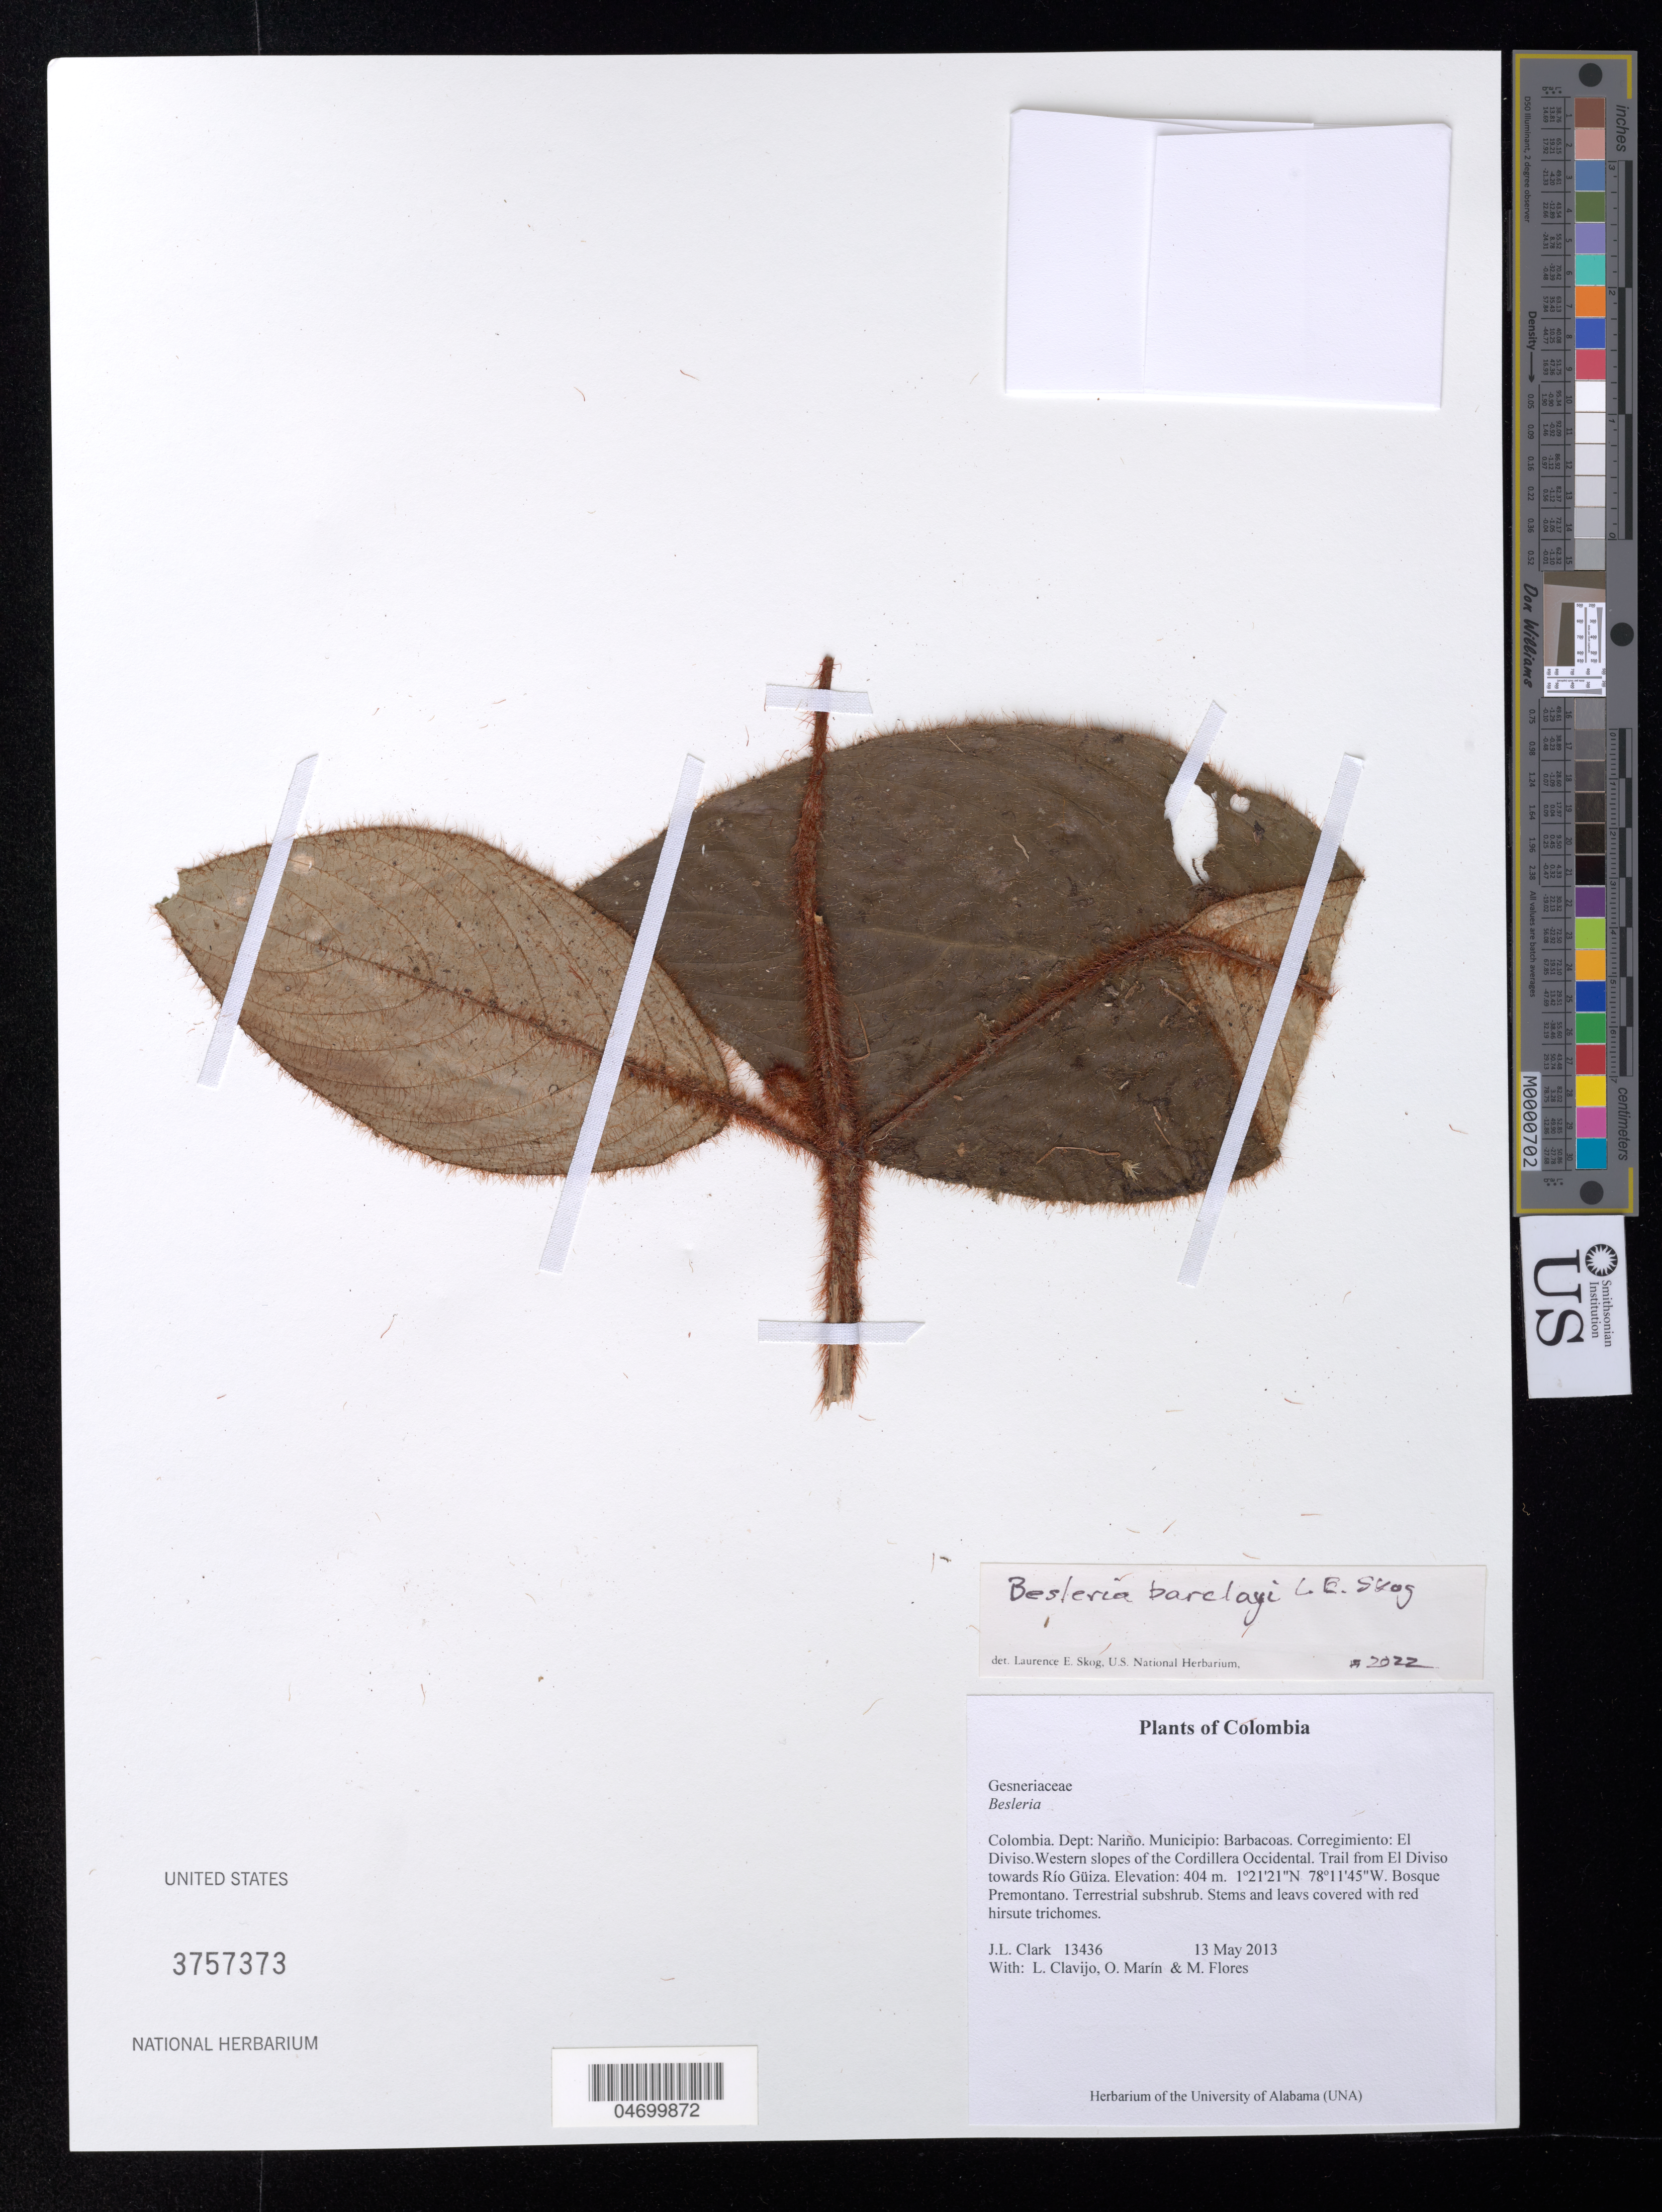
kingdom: Plantae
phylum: Tracheophyta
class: Magnoliopsida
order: Lamiales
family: Gesneriaceae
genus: Besleria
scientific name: Besleria barclayi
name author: L.E. Skog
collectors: J. L. Clark, L. Clavijo, J. Howieson & M. Flores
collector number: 13436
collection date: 2013-05-13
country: Colombia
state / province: Nariño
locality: Dept: Nariño. Municipio: Barbacoas. Corregimiento: El Diviso. Western slopes of the Cordillera Occidental. Trail from El Diviso towards Río Güiza.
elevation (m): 404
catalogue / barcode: US 3757373